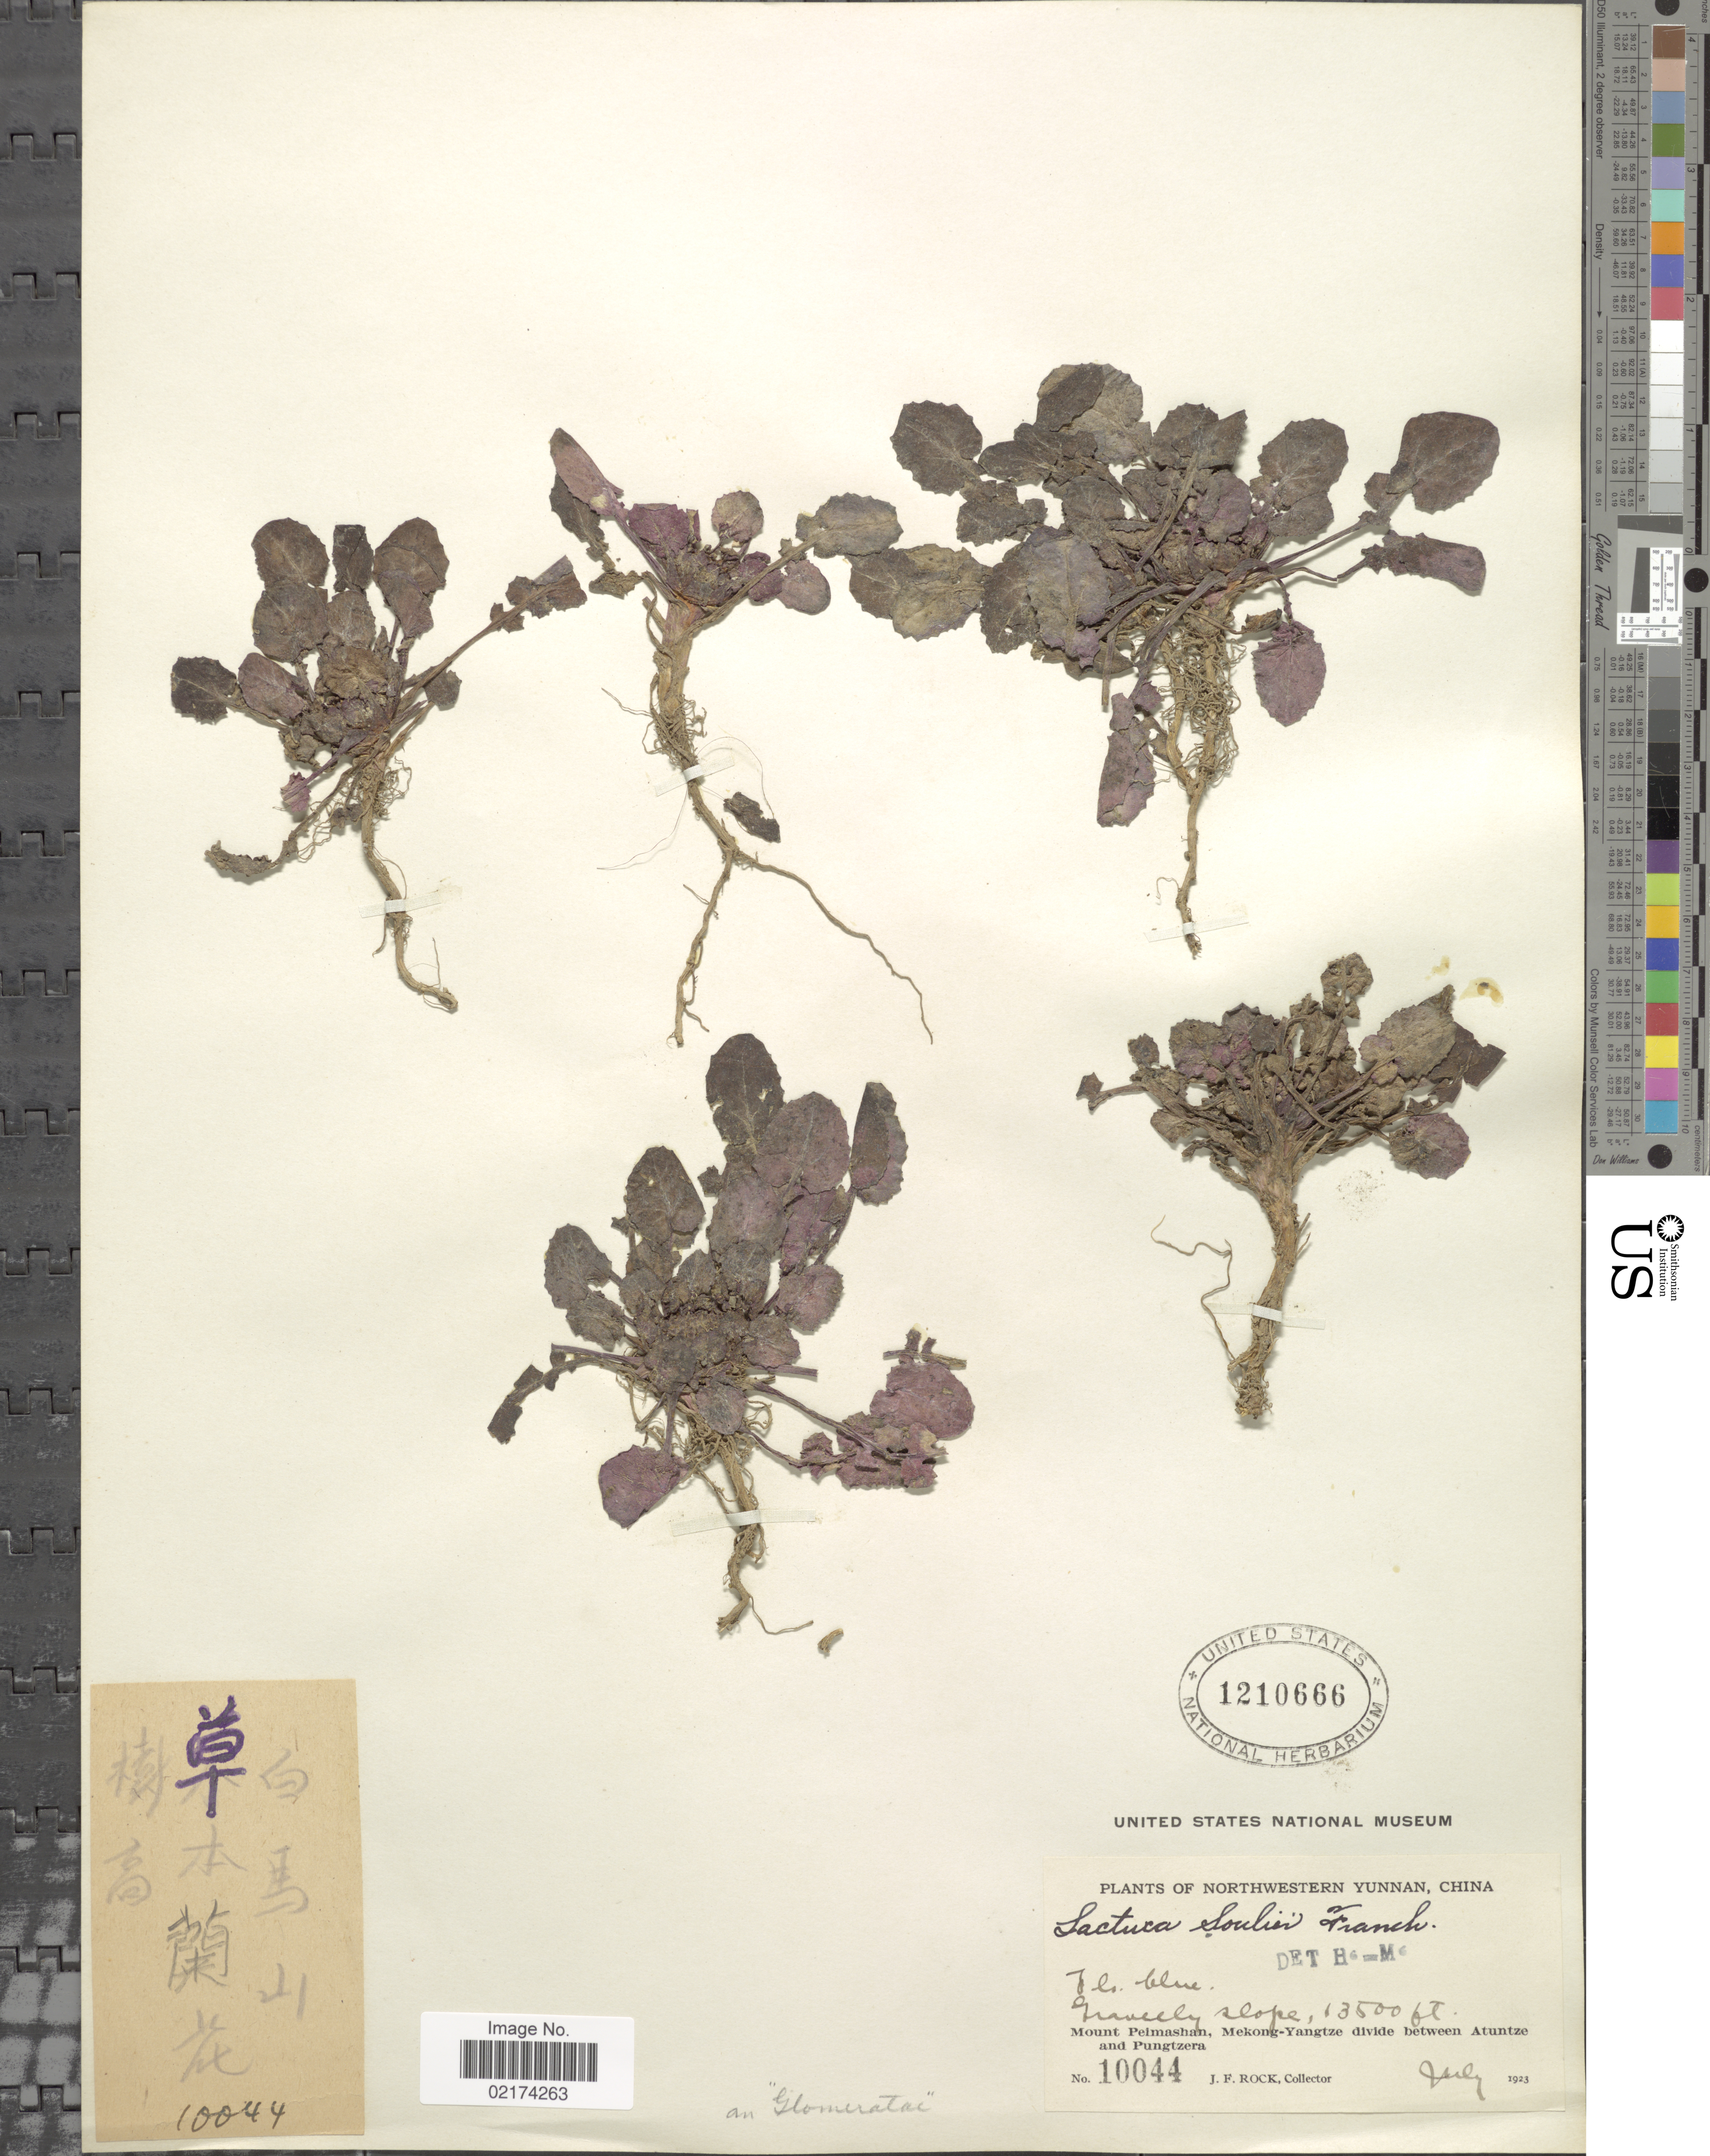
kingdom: Plantae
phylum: Tracheophyta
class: Magnoliopsida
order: Asterales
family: Asteraceae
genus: Parasyncalathium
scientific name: Parasyncalathium souliei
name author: (Franch.) J. W. Zhang et al.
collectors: J. F. Rock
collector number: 10044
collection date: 1923-07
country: China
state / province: Yunnan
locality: Northwestern Yunnan, Mount Peimashan, Mekong-Yangtze divide between Atuntze and Pungtzera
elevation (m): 4115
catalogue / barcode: US 1210666